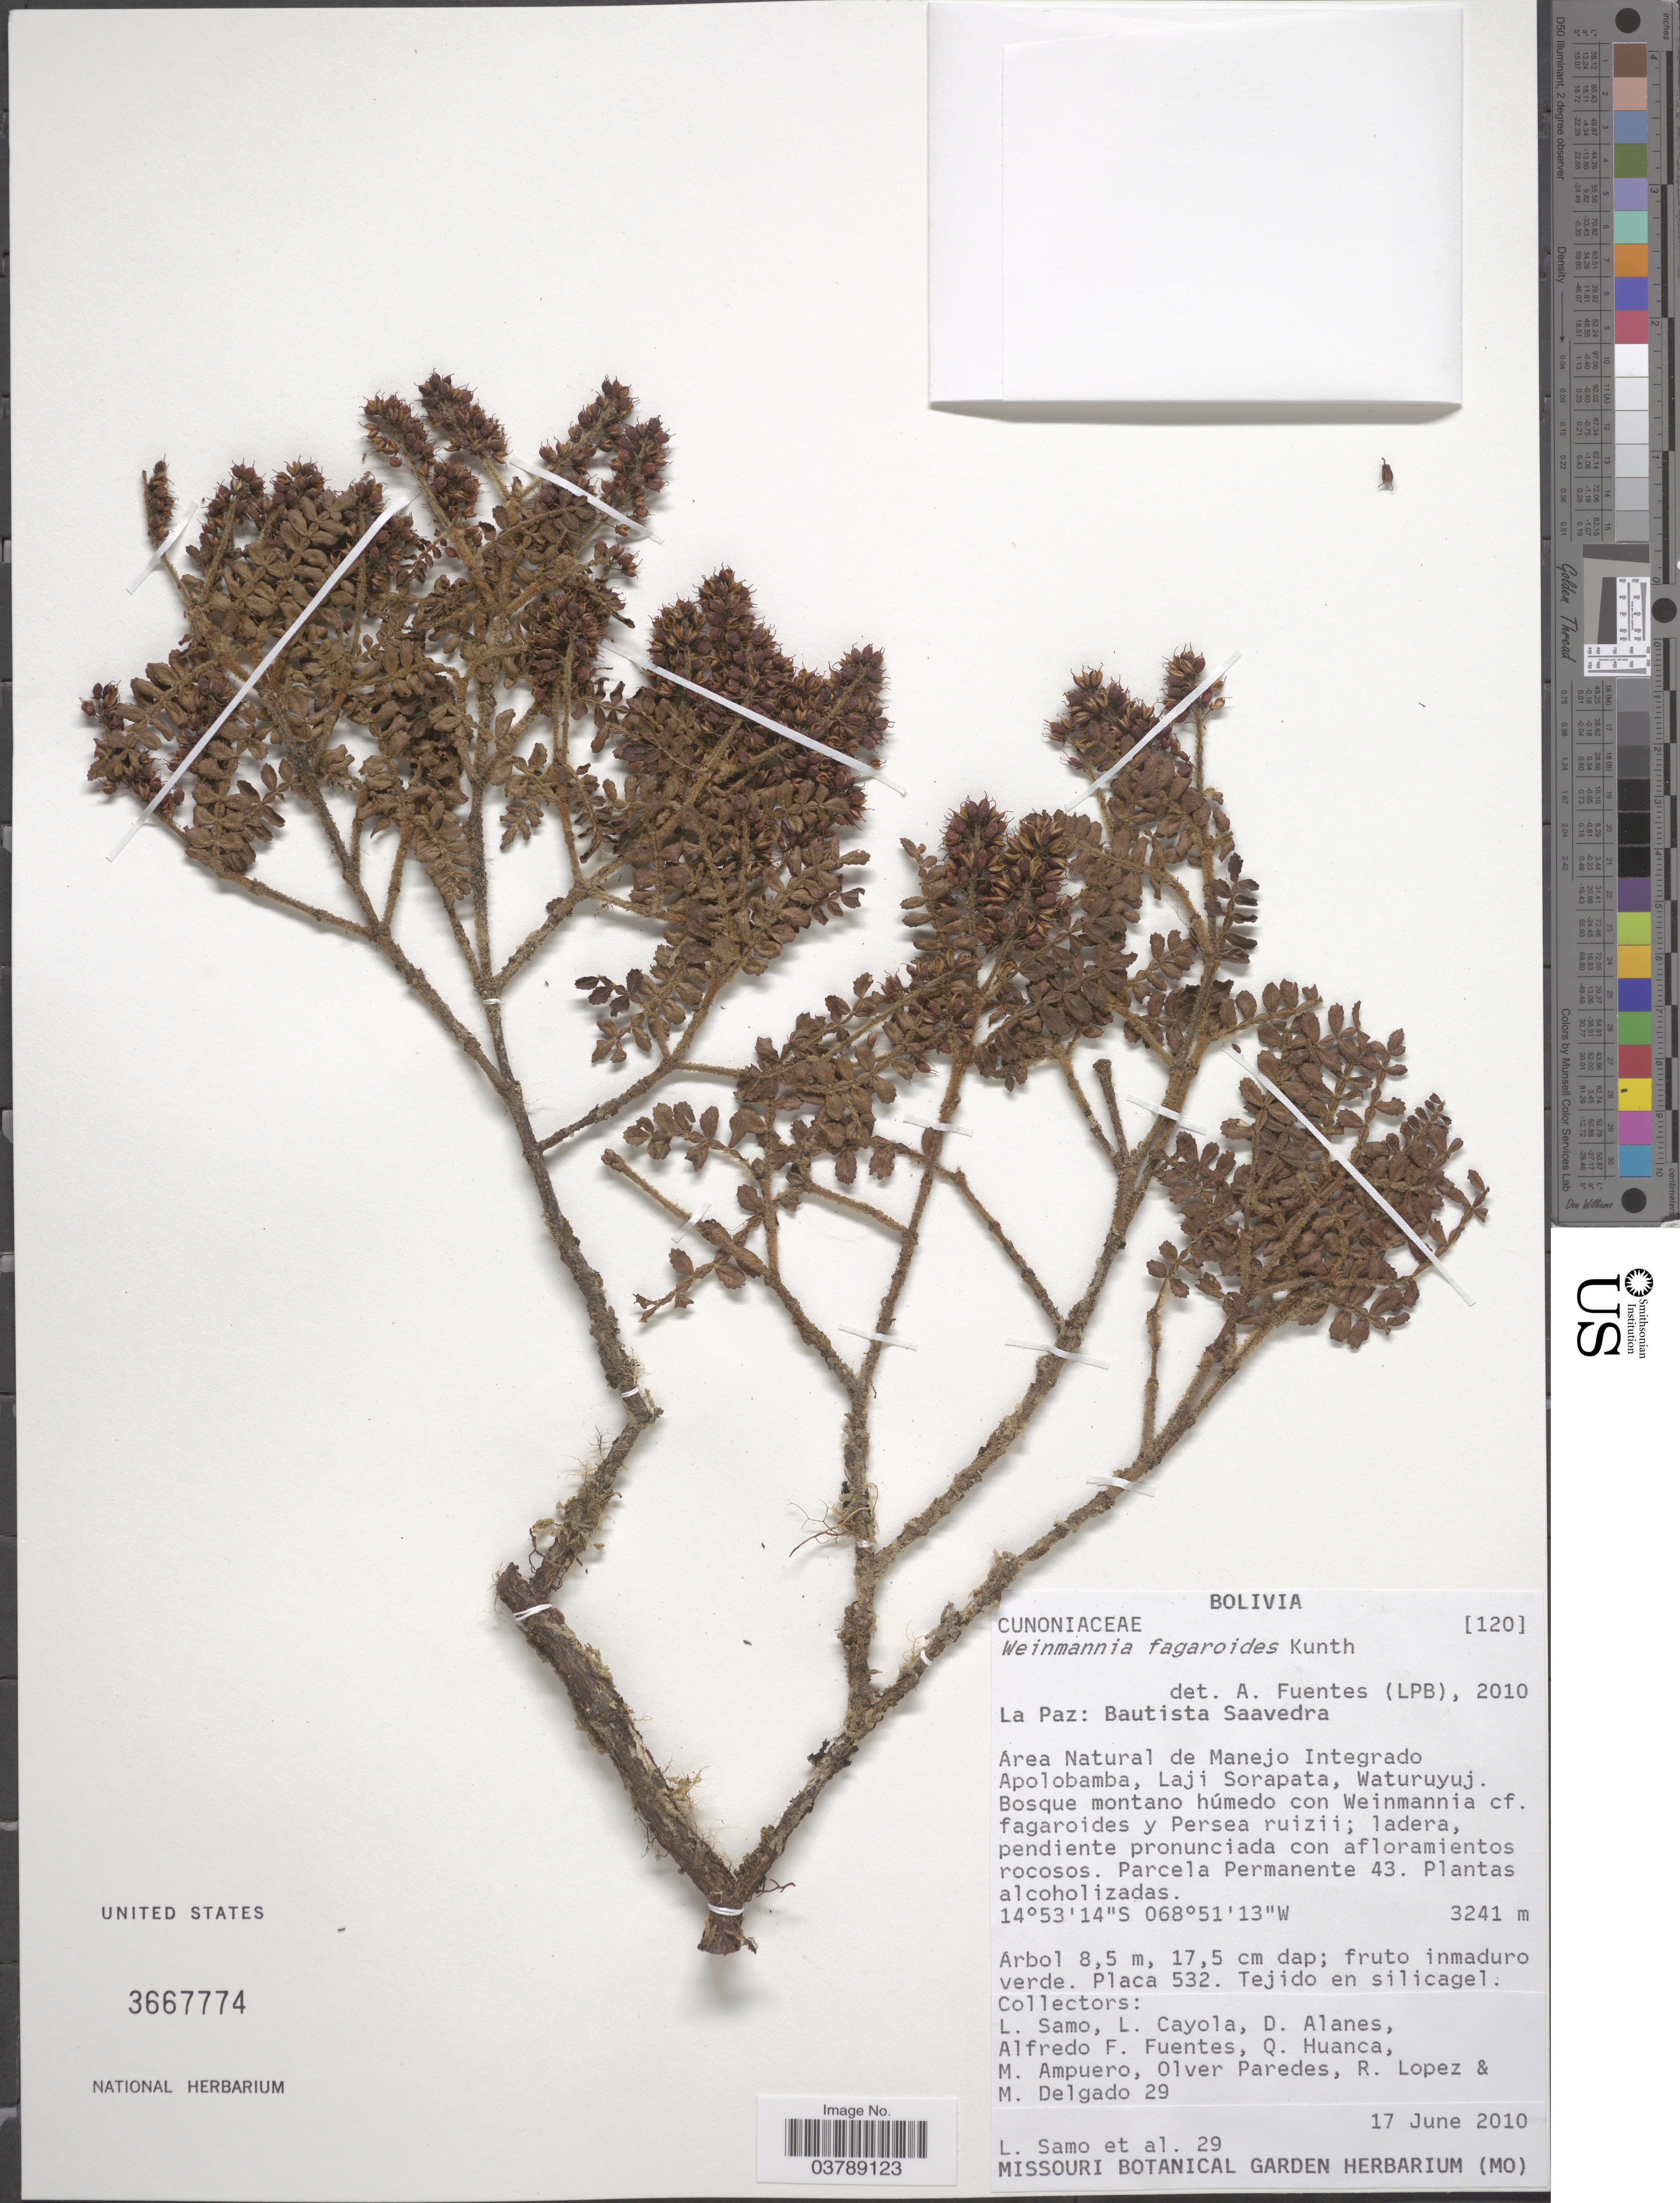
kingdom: Plantae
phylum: Tracheophyta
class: Magnoliopsida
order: Oxalidales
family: Cunoniaceae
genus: Weinmannia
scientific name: Weinmannia fagaroides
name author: Kunth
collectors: L. Samo, L. Cayola, D. Alanes, A. F. Fuentes & et al.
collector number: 29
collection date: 2010-06-17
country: Bolivia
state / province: La Paz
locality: Bautista Saavedra. Area Natural de Manejo Integrado Apolobamba, Laji Sorapata, Waturuyuj.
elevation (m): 3241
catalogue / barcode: US 3667774